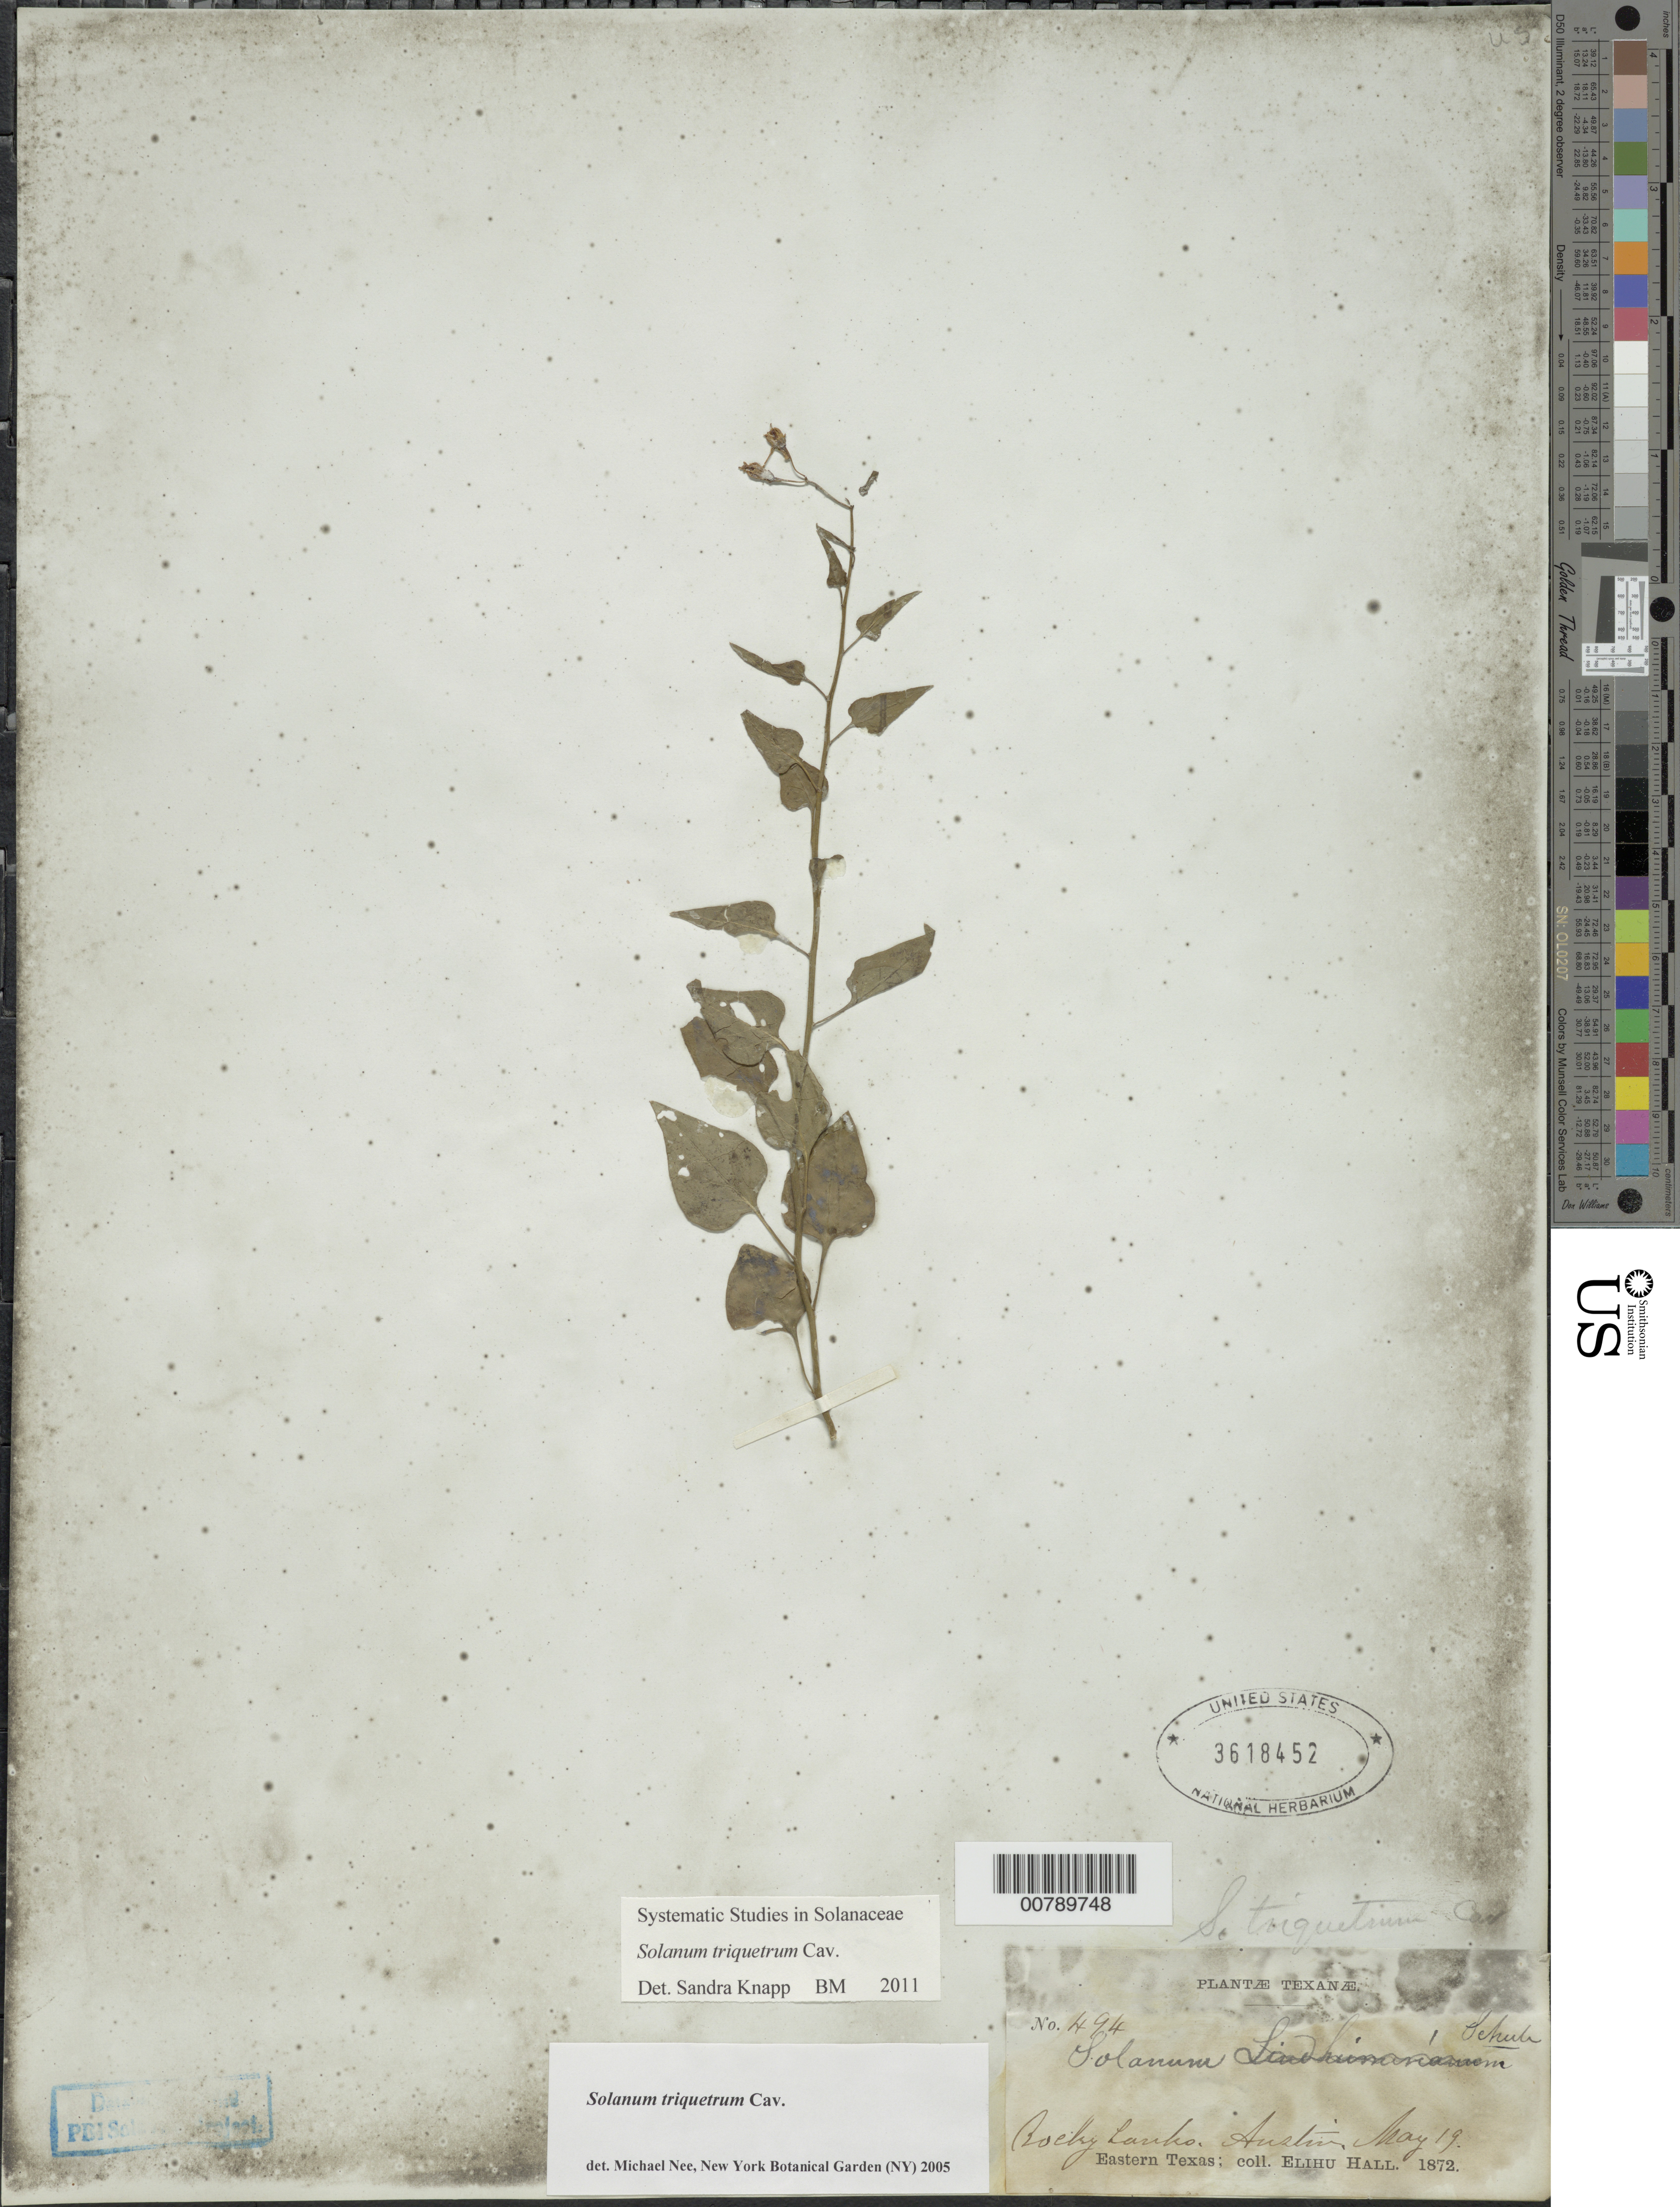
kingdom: Plantae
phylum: Tracheophyta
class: Magnoliopsida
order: Solanales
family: Solanaceae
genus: Solanum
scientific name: Solanum triquetrum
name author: Cav.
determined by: Knapp, S. D.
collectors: E. Hall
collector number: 494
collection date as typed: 19 May 1872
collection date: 1872-05-19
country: United States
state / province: Texas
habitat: rocky banks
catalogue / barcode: US 3618452